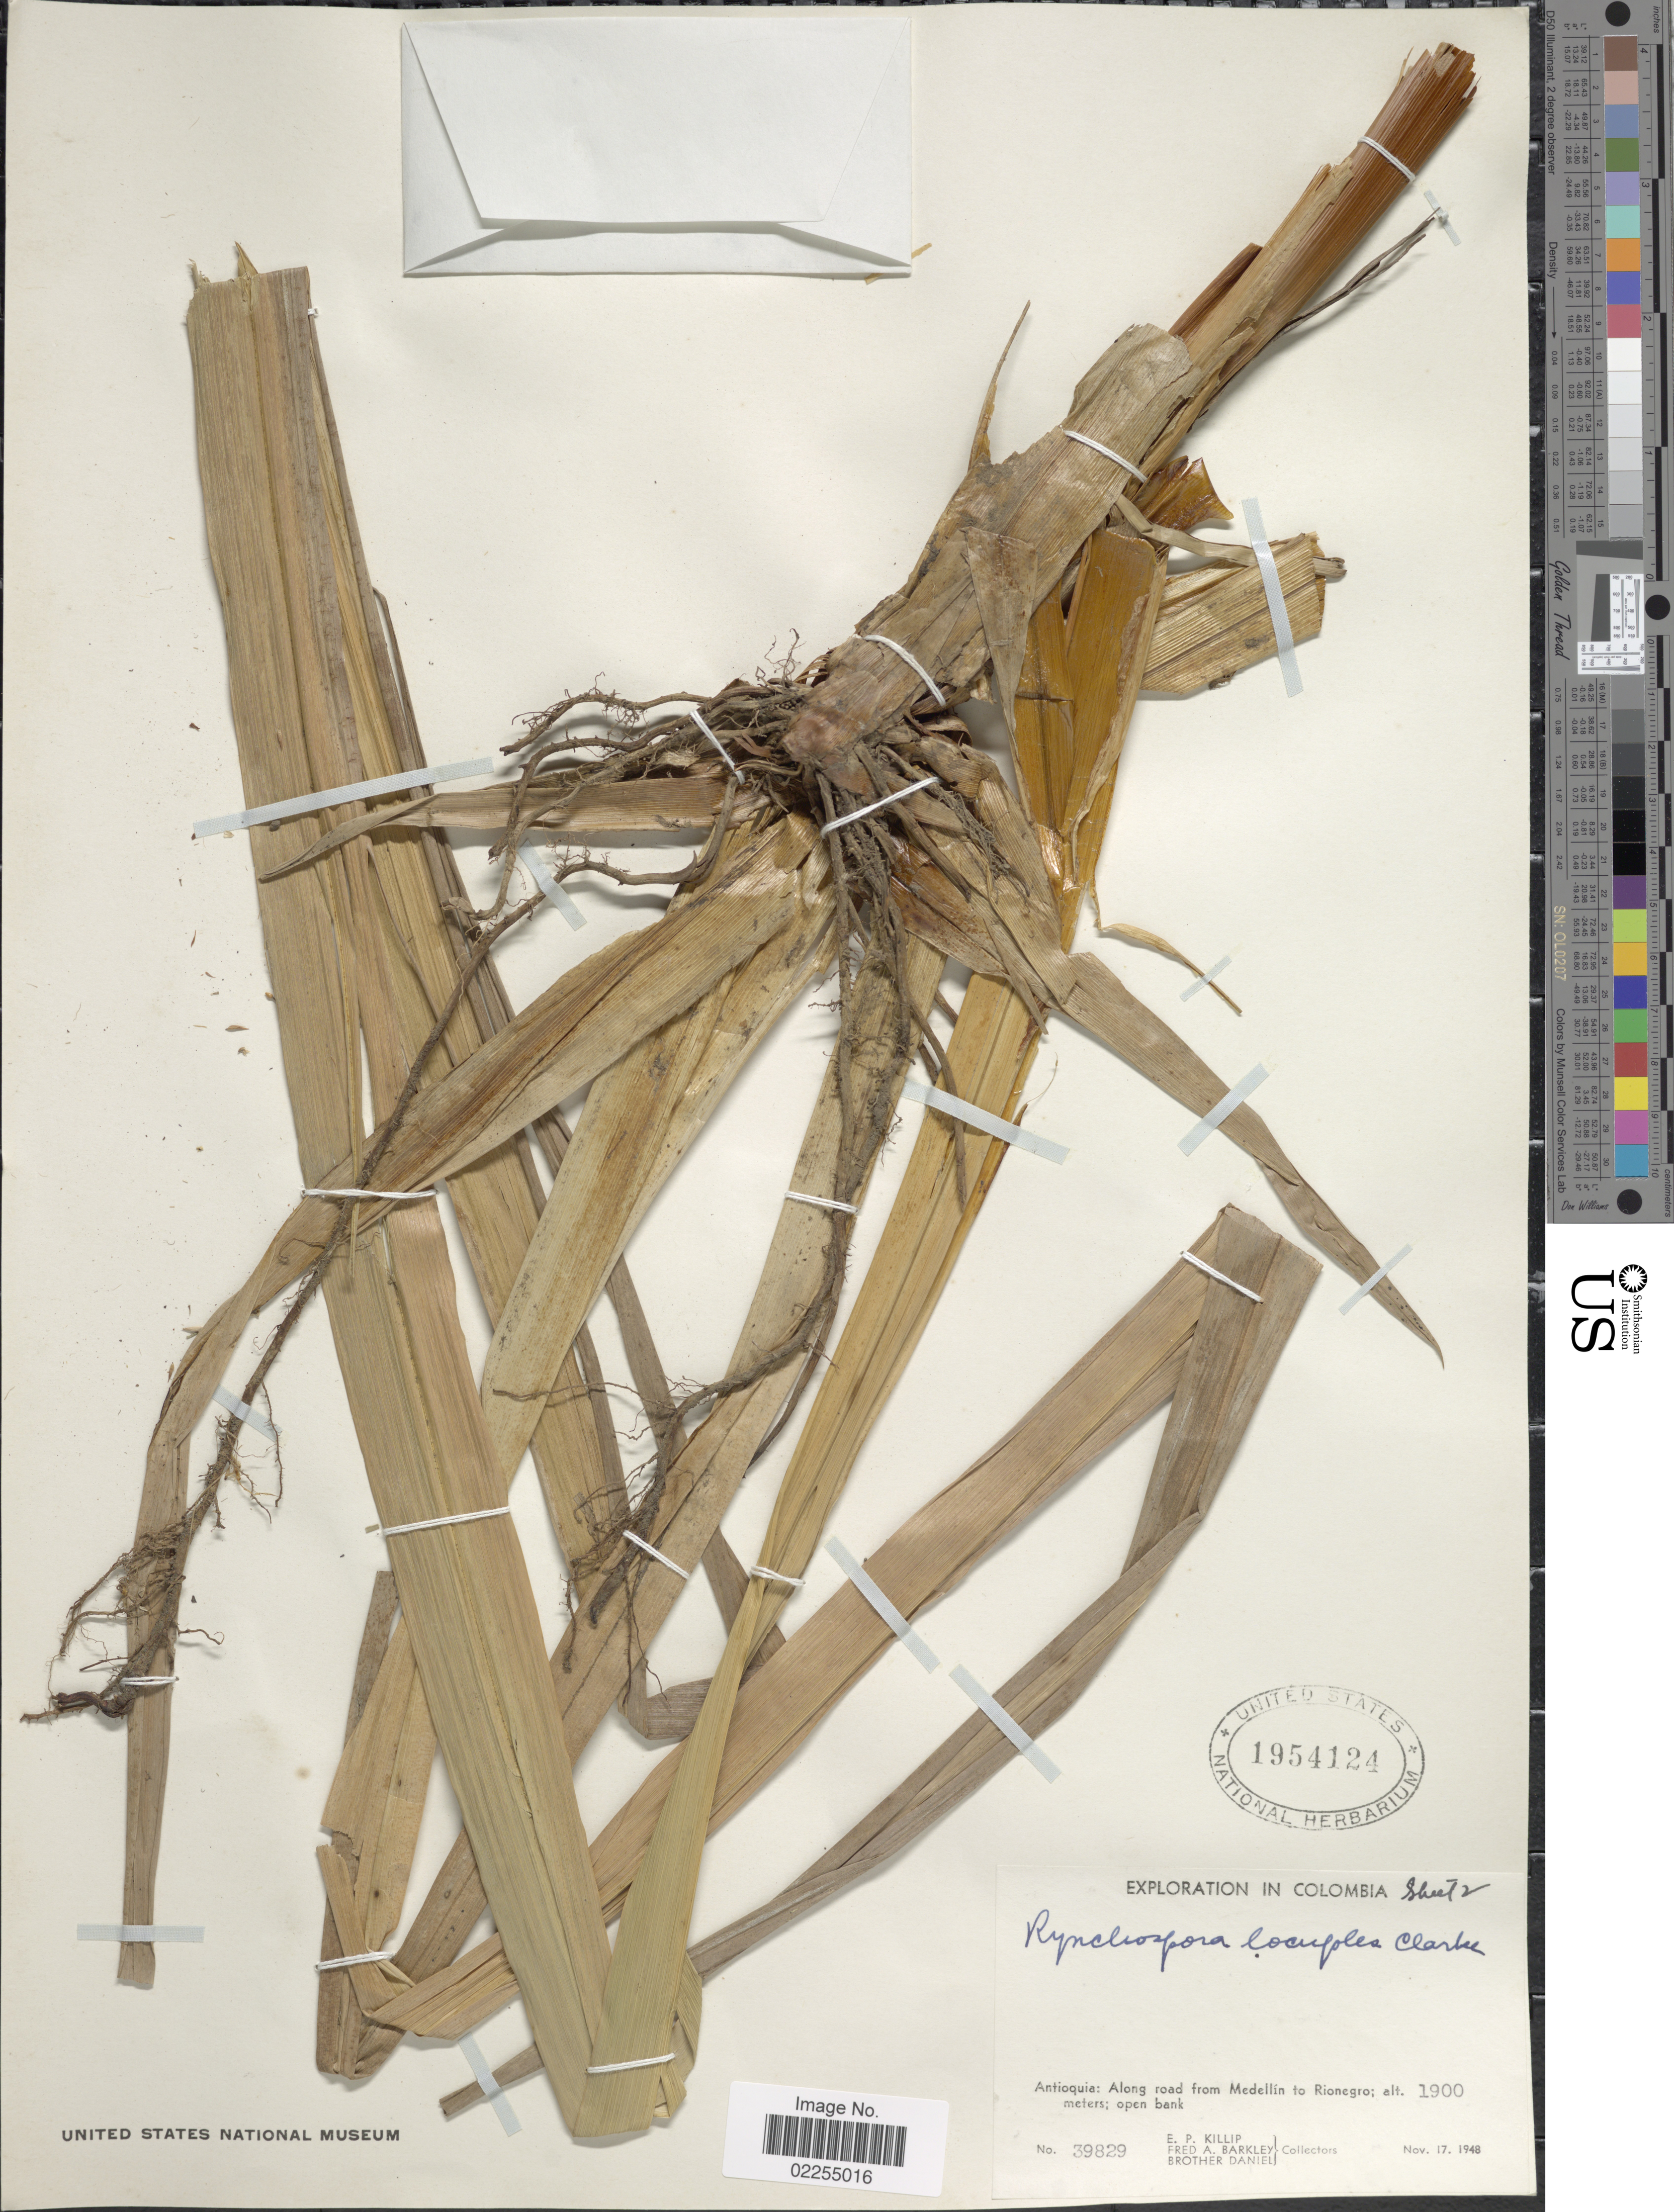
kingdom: Plantae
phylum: Tracheophyta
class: Liliopsida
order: Poales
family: Cyperaceae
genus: Rhynchospora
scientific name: Rhynchospora locuples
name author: C.B. Clarke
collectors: E. P. Killip, F. A. Barkley & Bro. Daniel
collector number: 39829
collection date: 1948-11-17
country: Colombia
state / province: Antioquia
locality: Along road from Medllin to Rionegro; open bank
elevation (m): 1900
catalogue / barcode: US 1954124